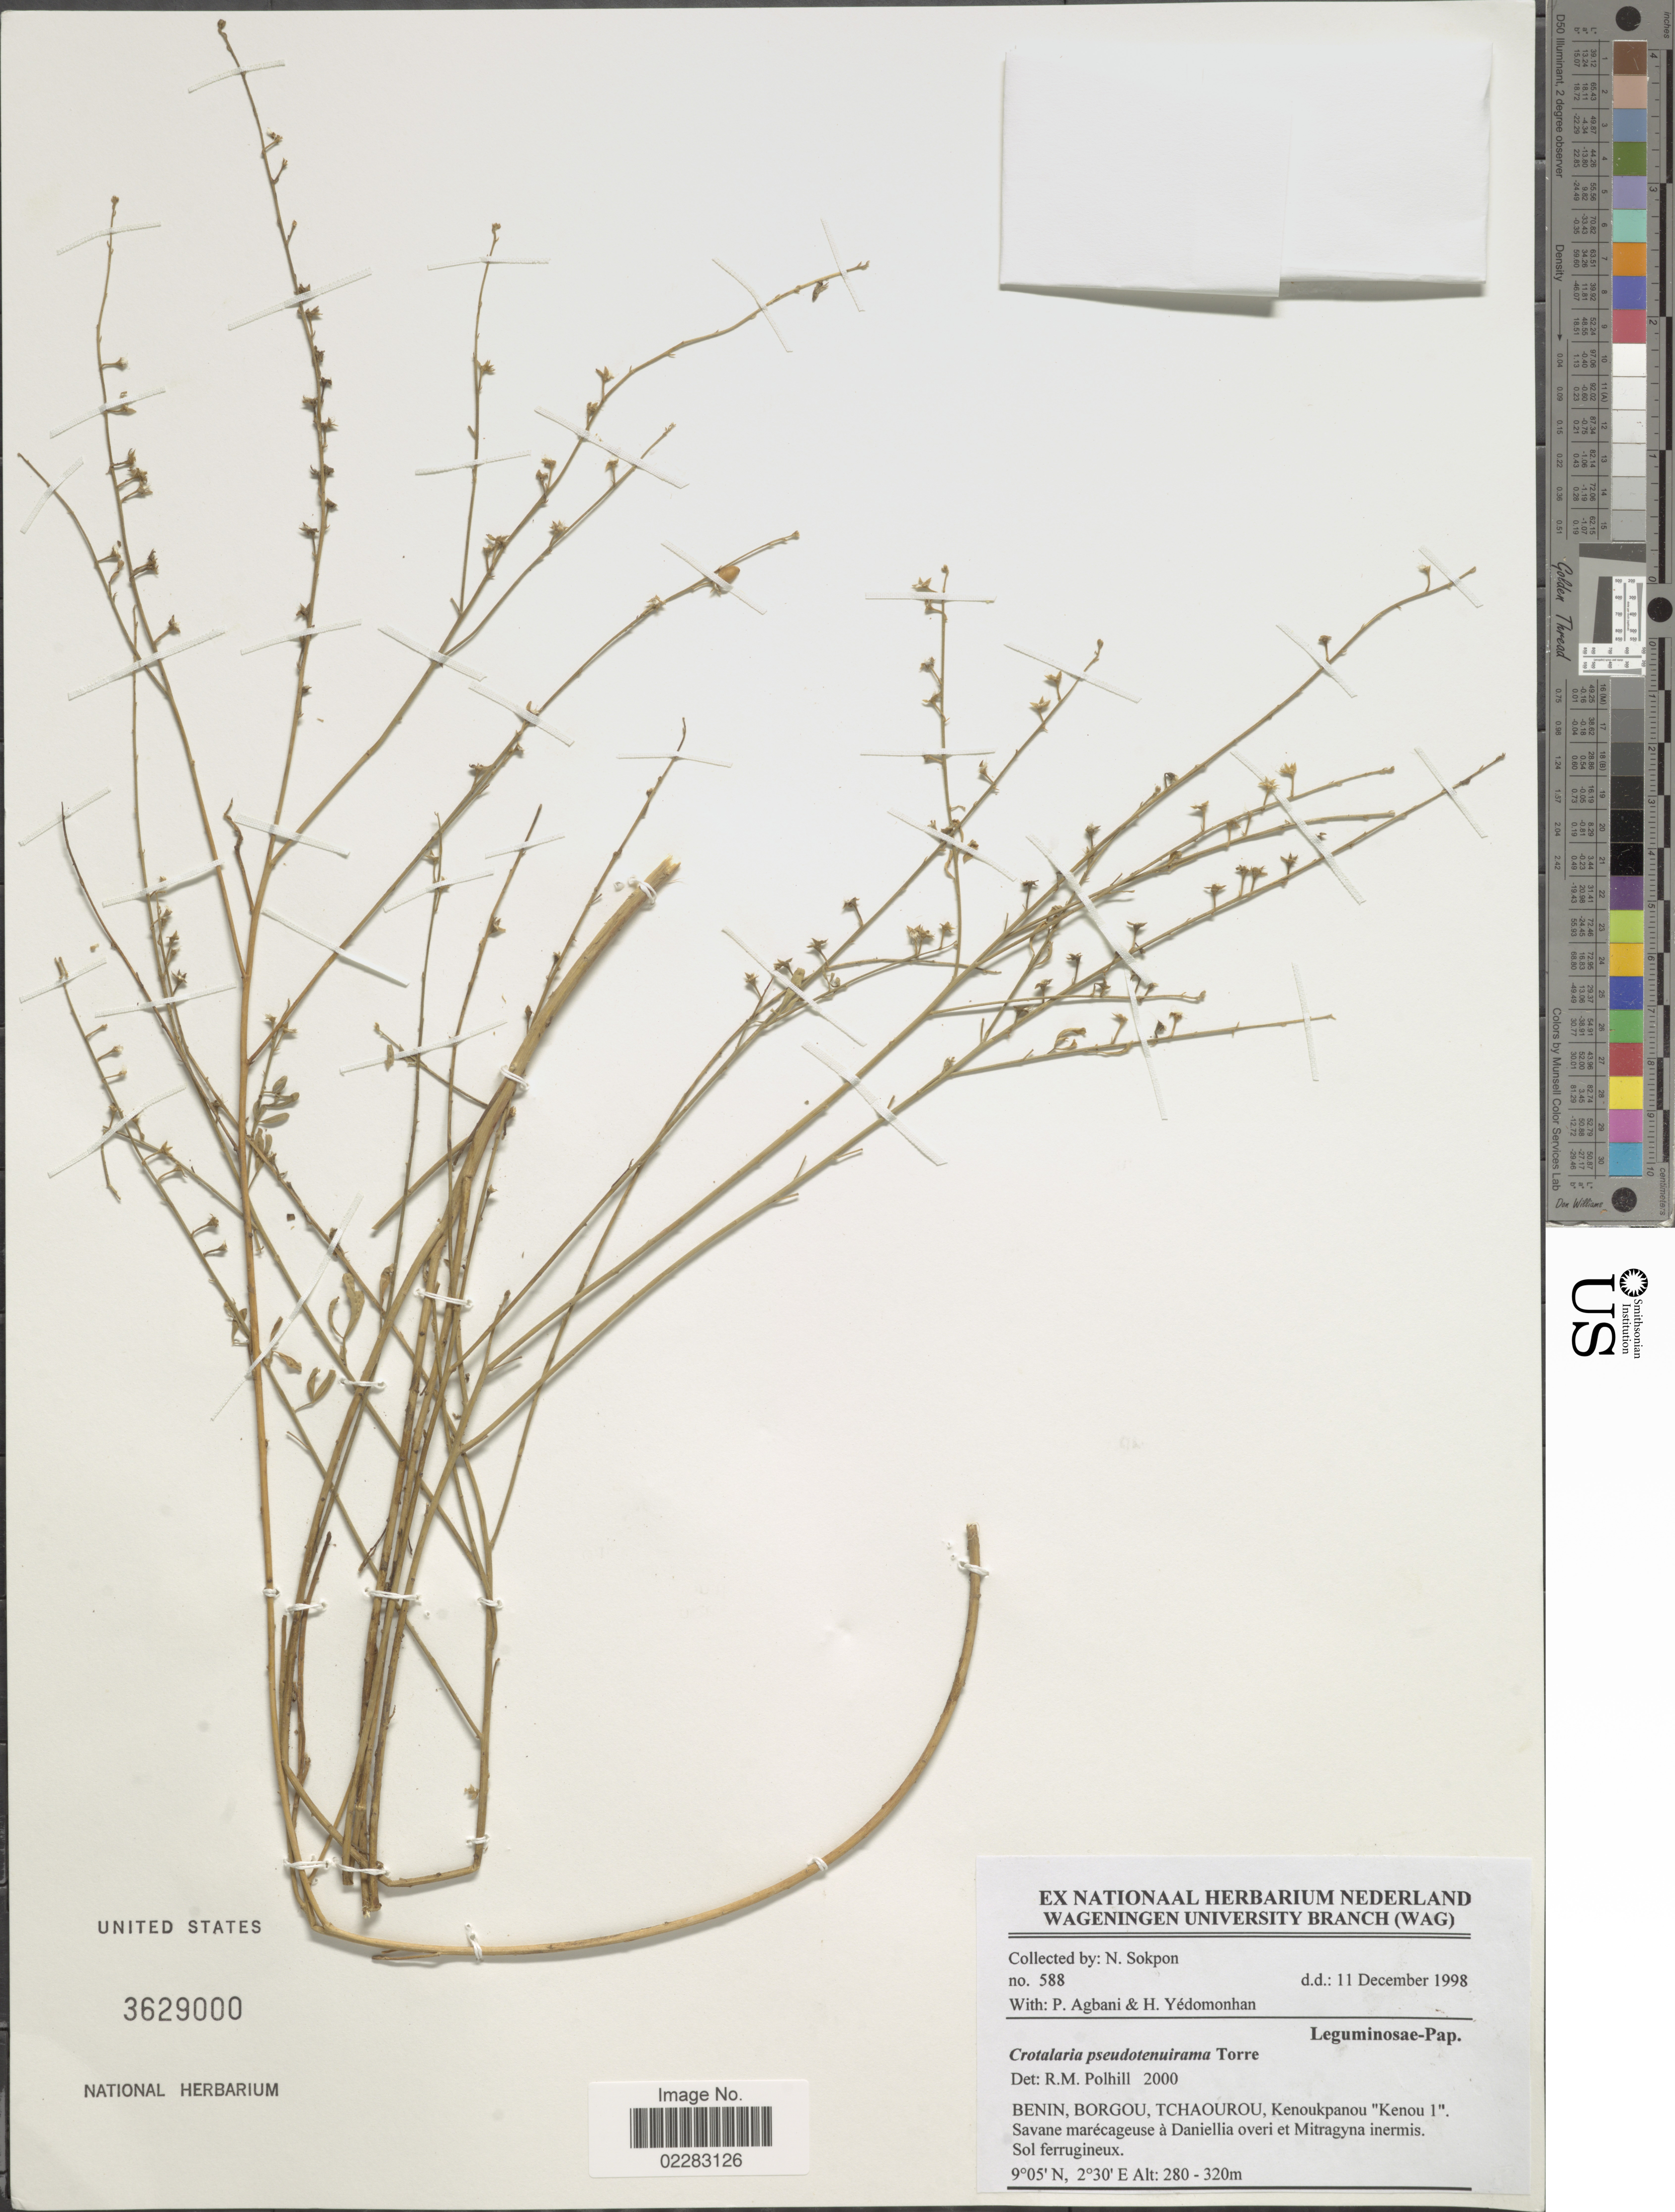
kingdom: Plantae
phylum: Tracheophyta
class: Magnoliopsida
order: Fabales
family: Fabaceae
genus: Crotalaria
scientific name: Crotalaria pseudotenuirama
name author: Torre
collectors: N. Sokpon, P. Agbani & H. Yedomonhan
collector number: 588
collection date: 1998-12-11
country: Benin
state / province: Borgou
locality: Tchaourou, Kenoukpanou "Kenou 1".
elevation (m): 320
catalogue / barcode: US 3629000